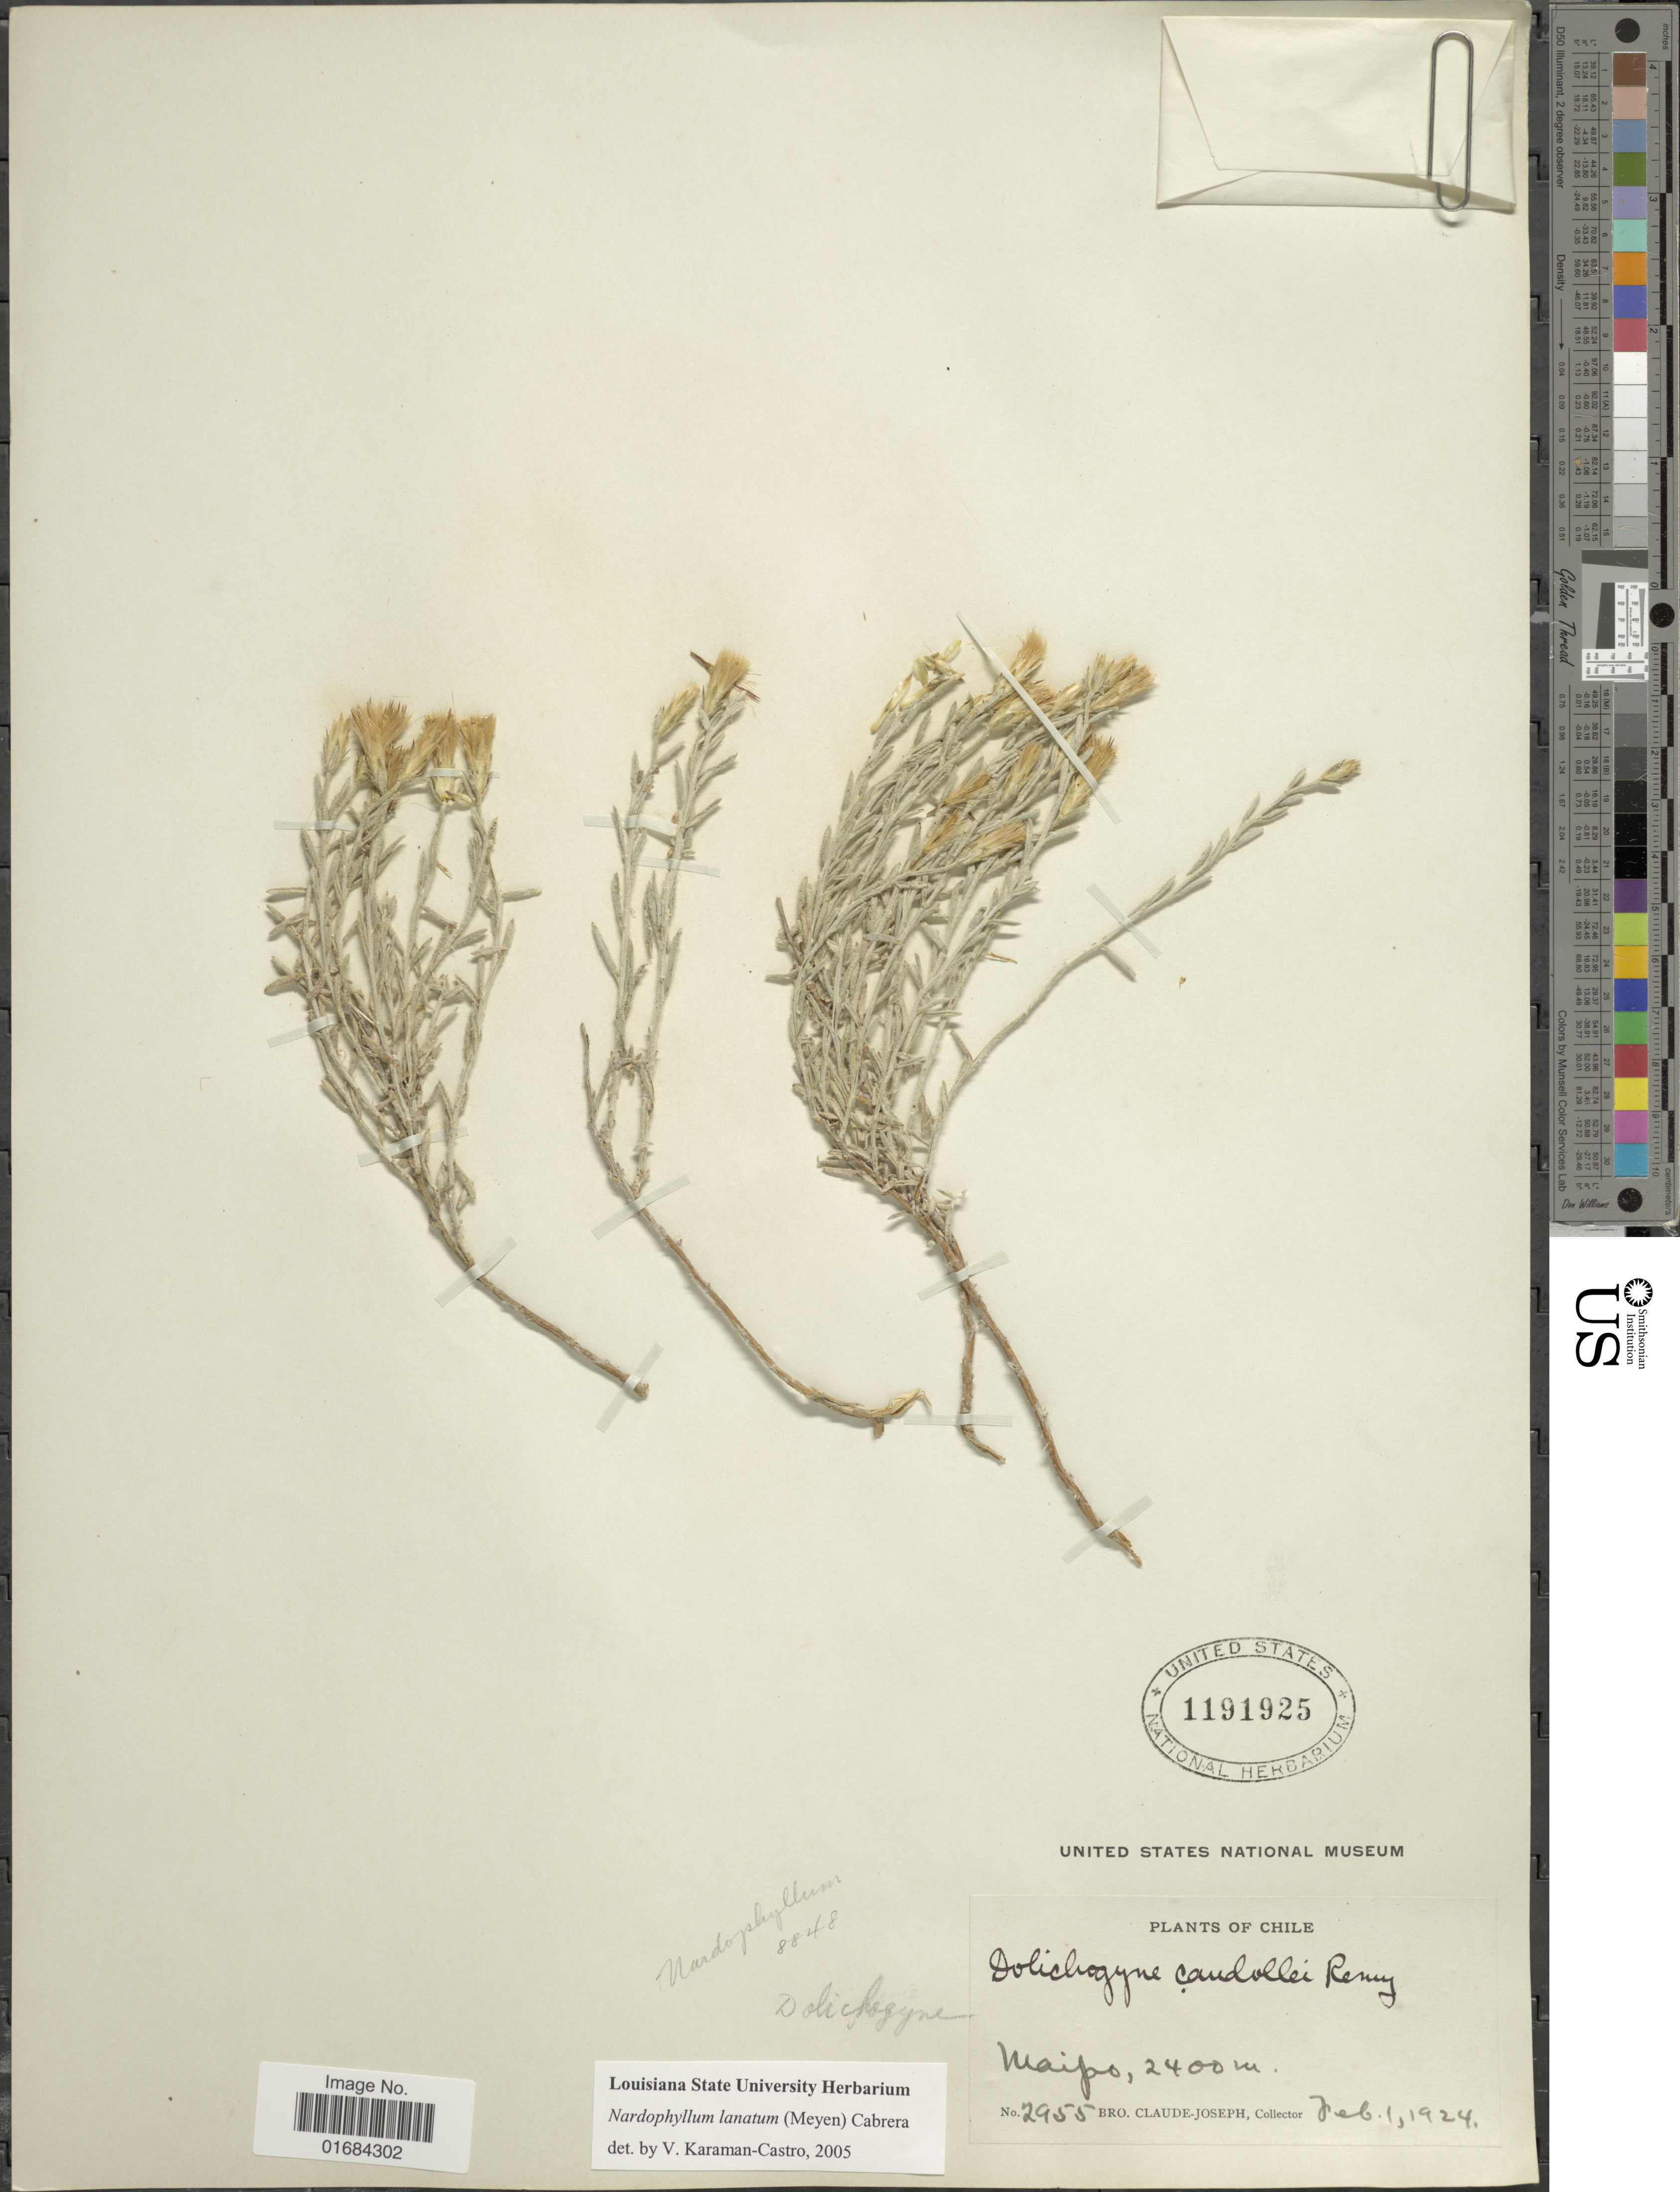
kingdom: Plantae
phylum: Tracheophyta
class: Magnoliopsida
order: Asterales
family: Asteraceae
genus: Nardophyllum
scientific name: Nardophyllum lanatum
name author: (Meyen) Cabrera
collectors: Bro. Claude-Joseph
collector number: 2955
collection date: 1924-02-01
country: Chile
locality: Maipo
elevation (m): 2400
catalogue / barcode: US 1191925